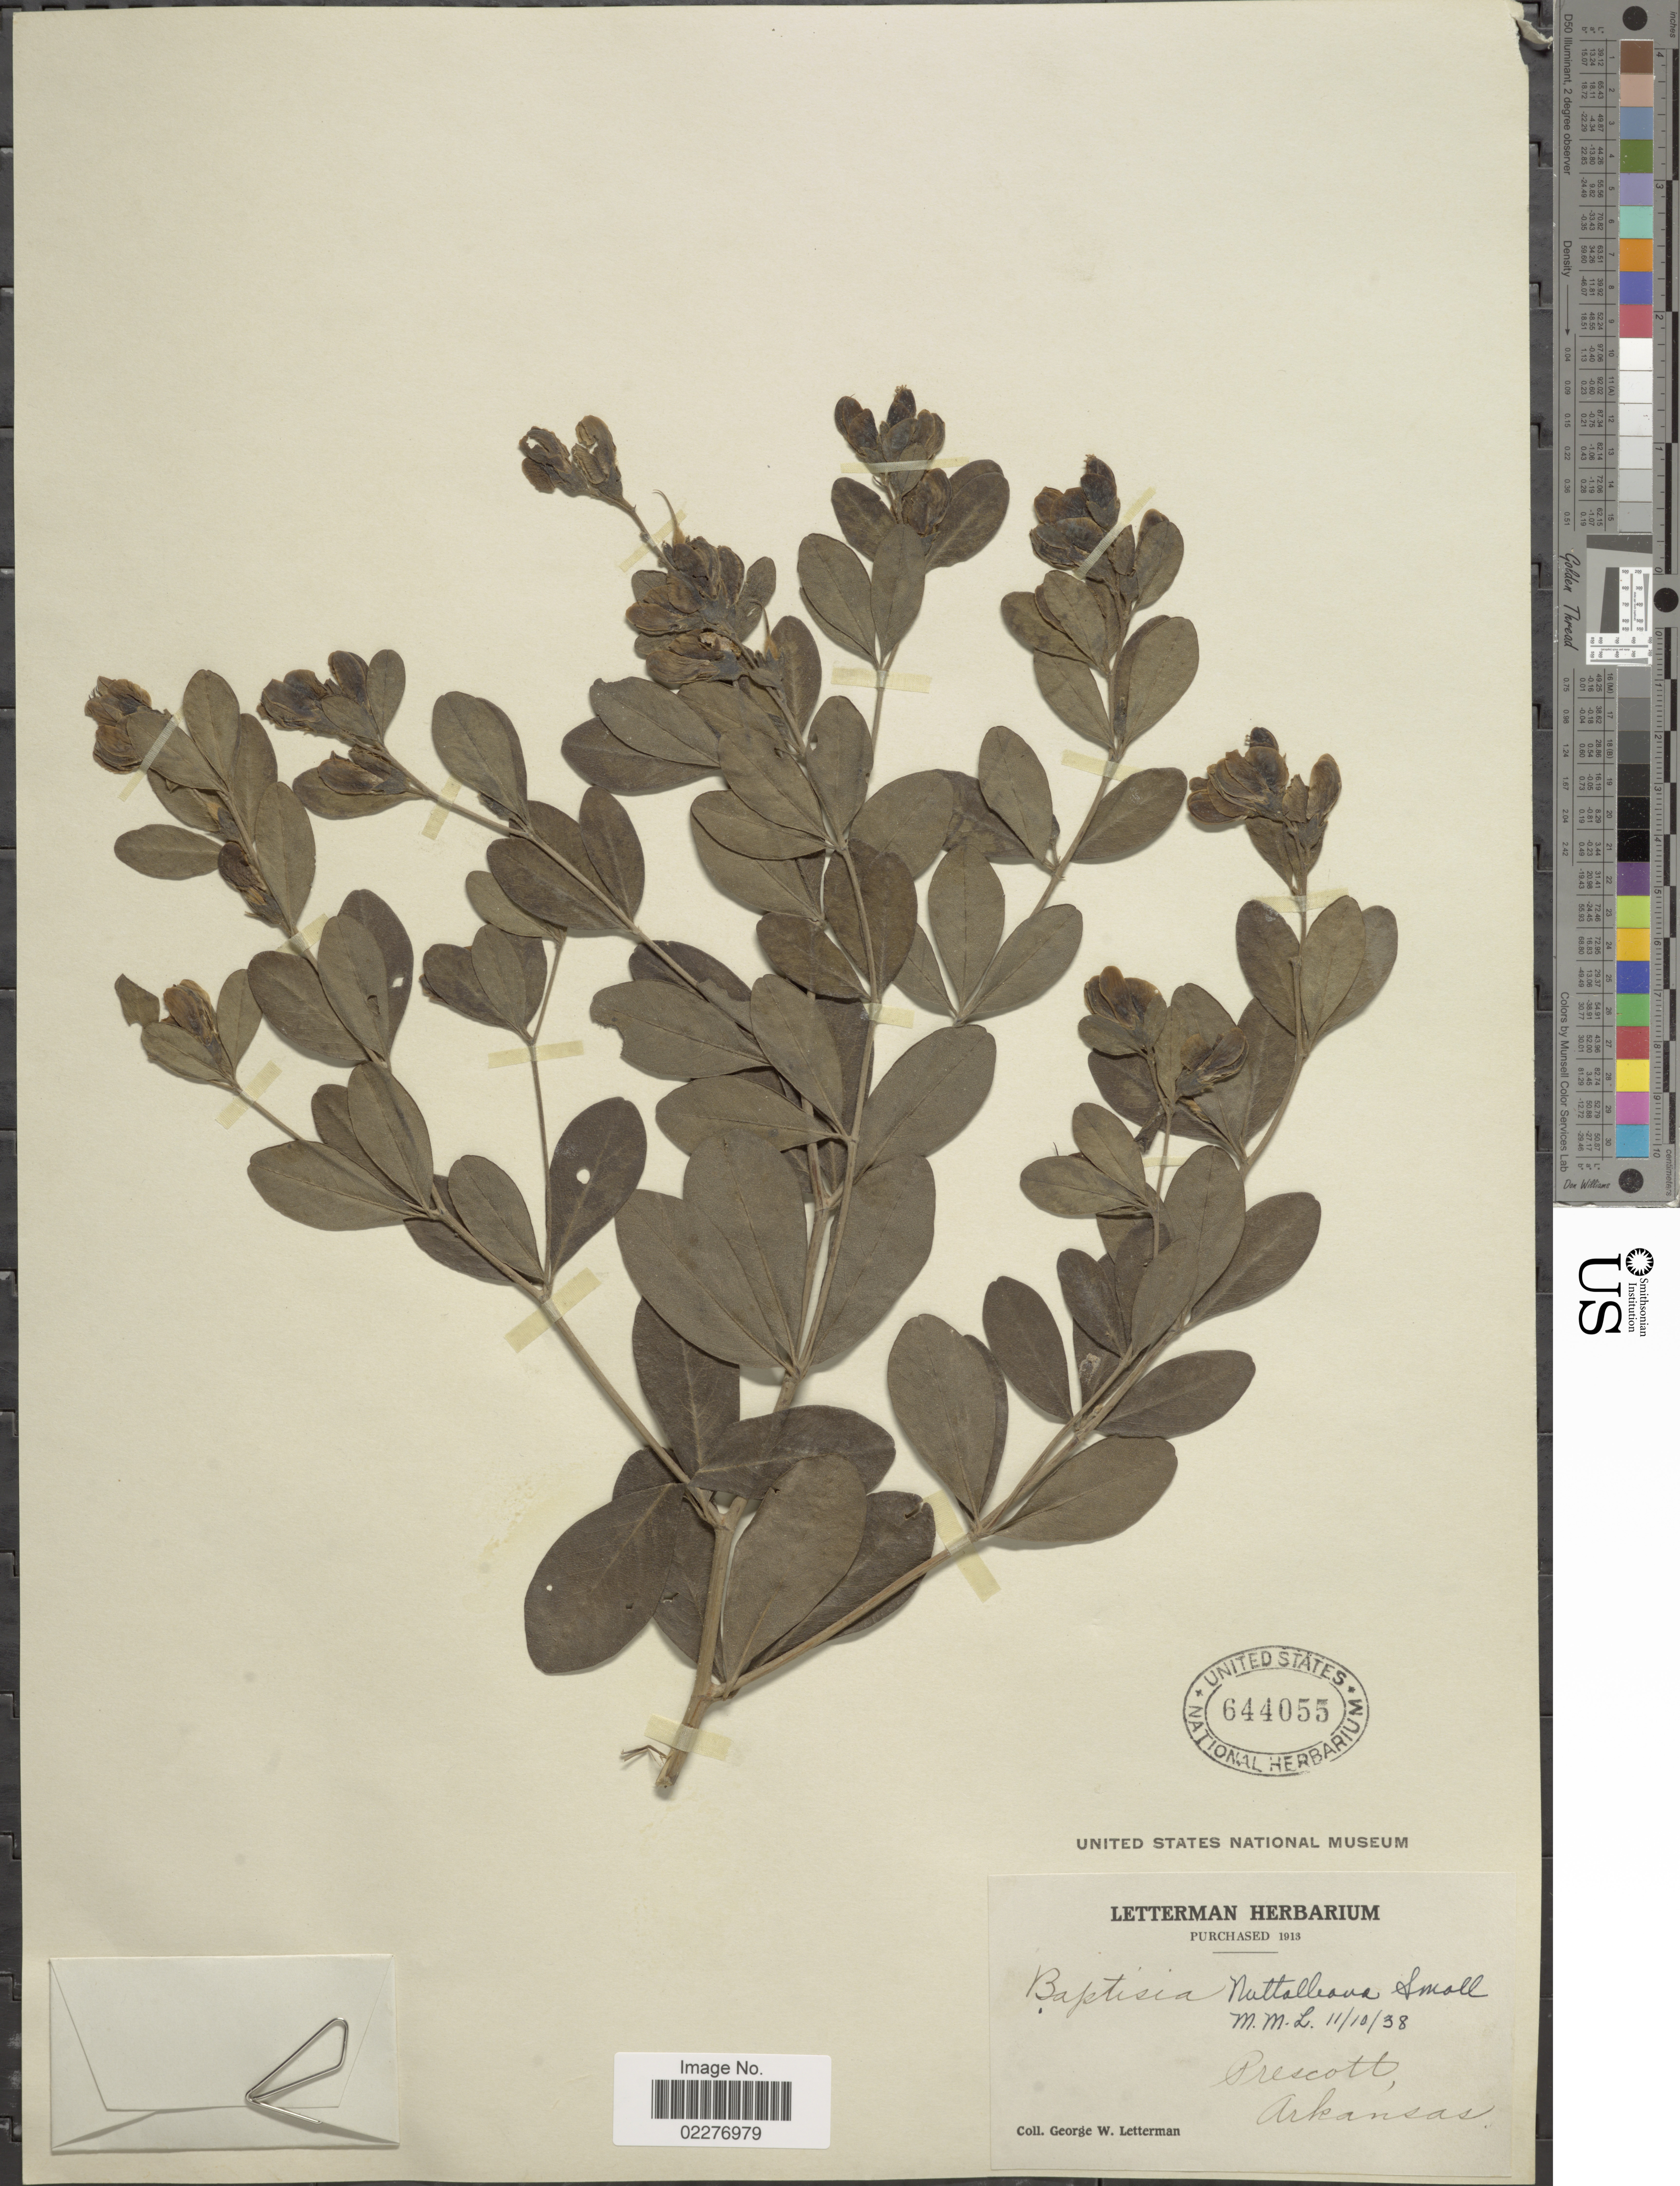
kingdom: Plantae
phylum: Tracheophyta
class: Magnoliopsida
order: Fabales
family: Fabaceae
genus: Baptisia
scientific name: Baptisia nuttalliana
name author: Small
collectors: G. W. Letterman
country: United States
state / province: Arkansas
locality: Prescott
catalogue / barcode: US 644055